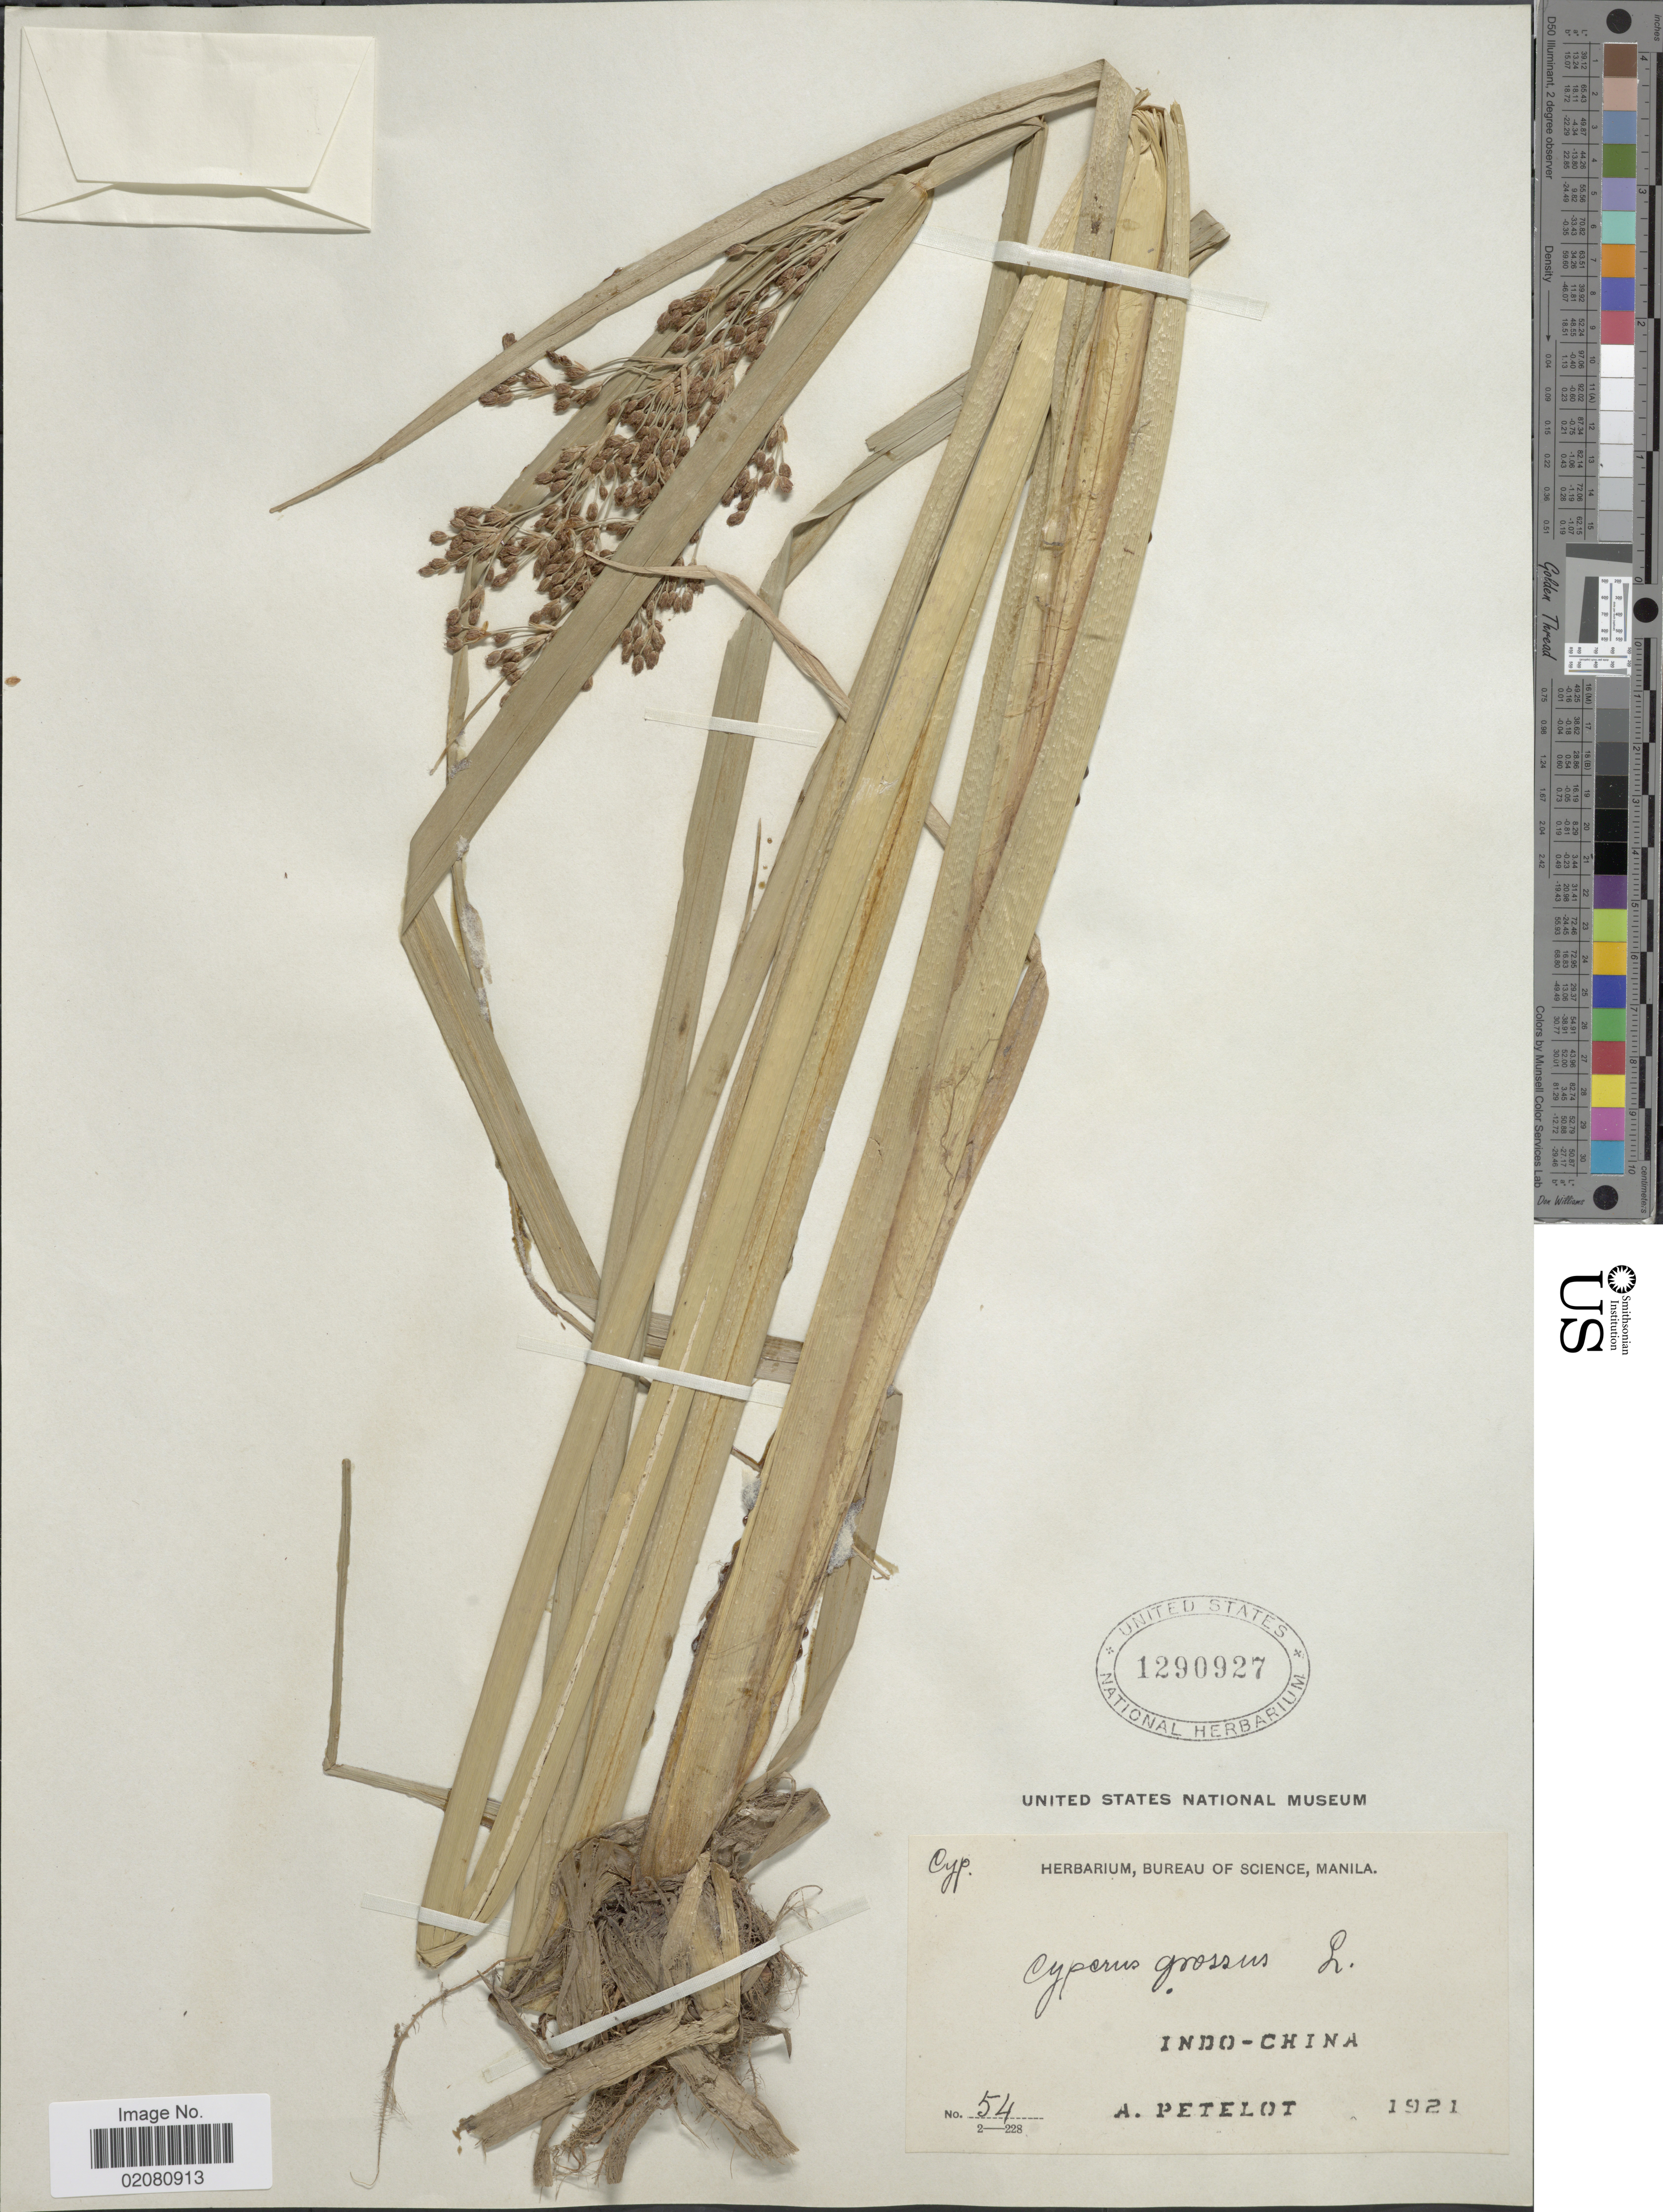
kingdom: Plantae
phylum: Tracheophyta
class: Liliopsida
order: Poales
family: Cyperaceae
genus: Actinoscirpus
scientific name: Actinoscirpus grossus var. grossus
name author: (L. f.) Goetgh. & D.A. Simpson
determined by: Strong, M. T., (US), Smithsonian Institution - National Museum of Natural History (UNITED STATES)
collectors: A. Petelot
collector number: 54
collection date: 1921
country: Vietnam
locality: Indo-China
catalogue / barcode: US 1290927